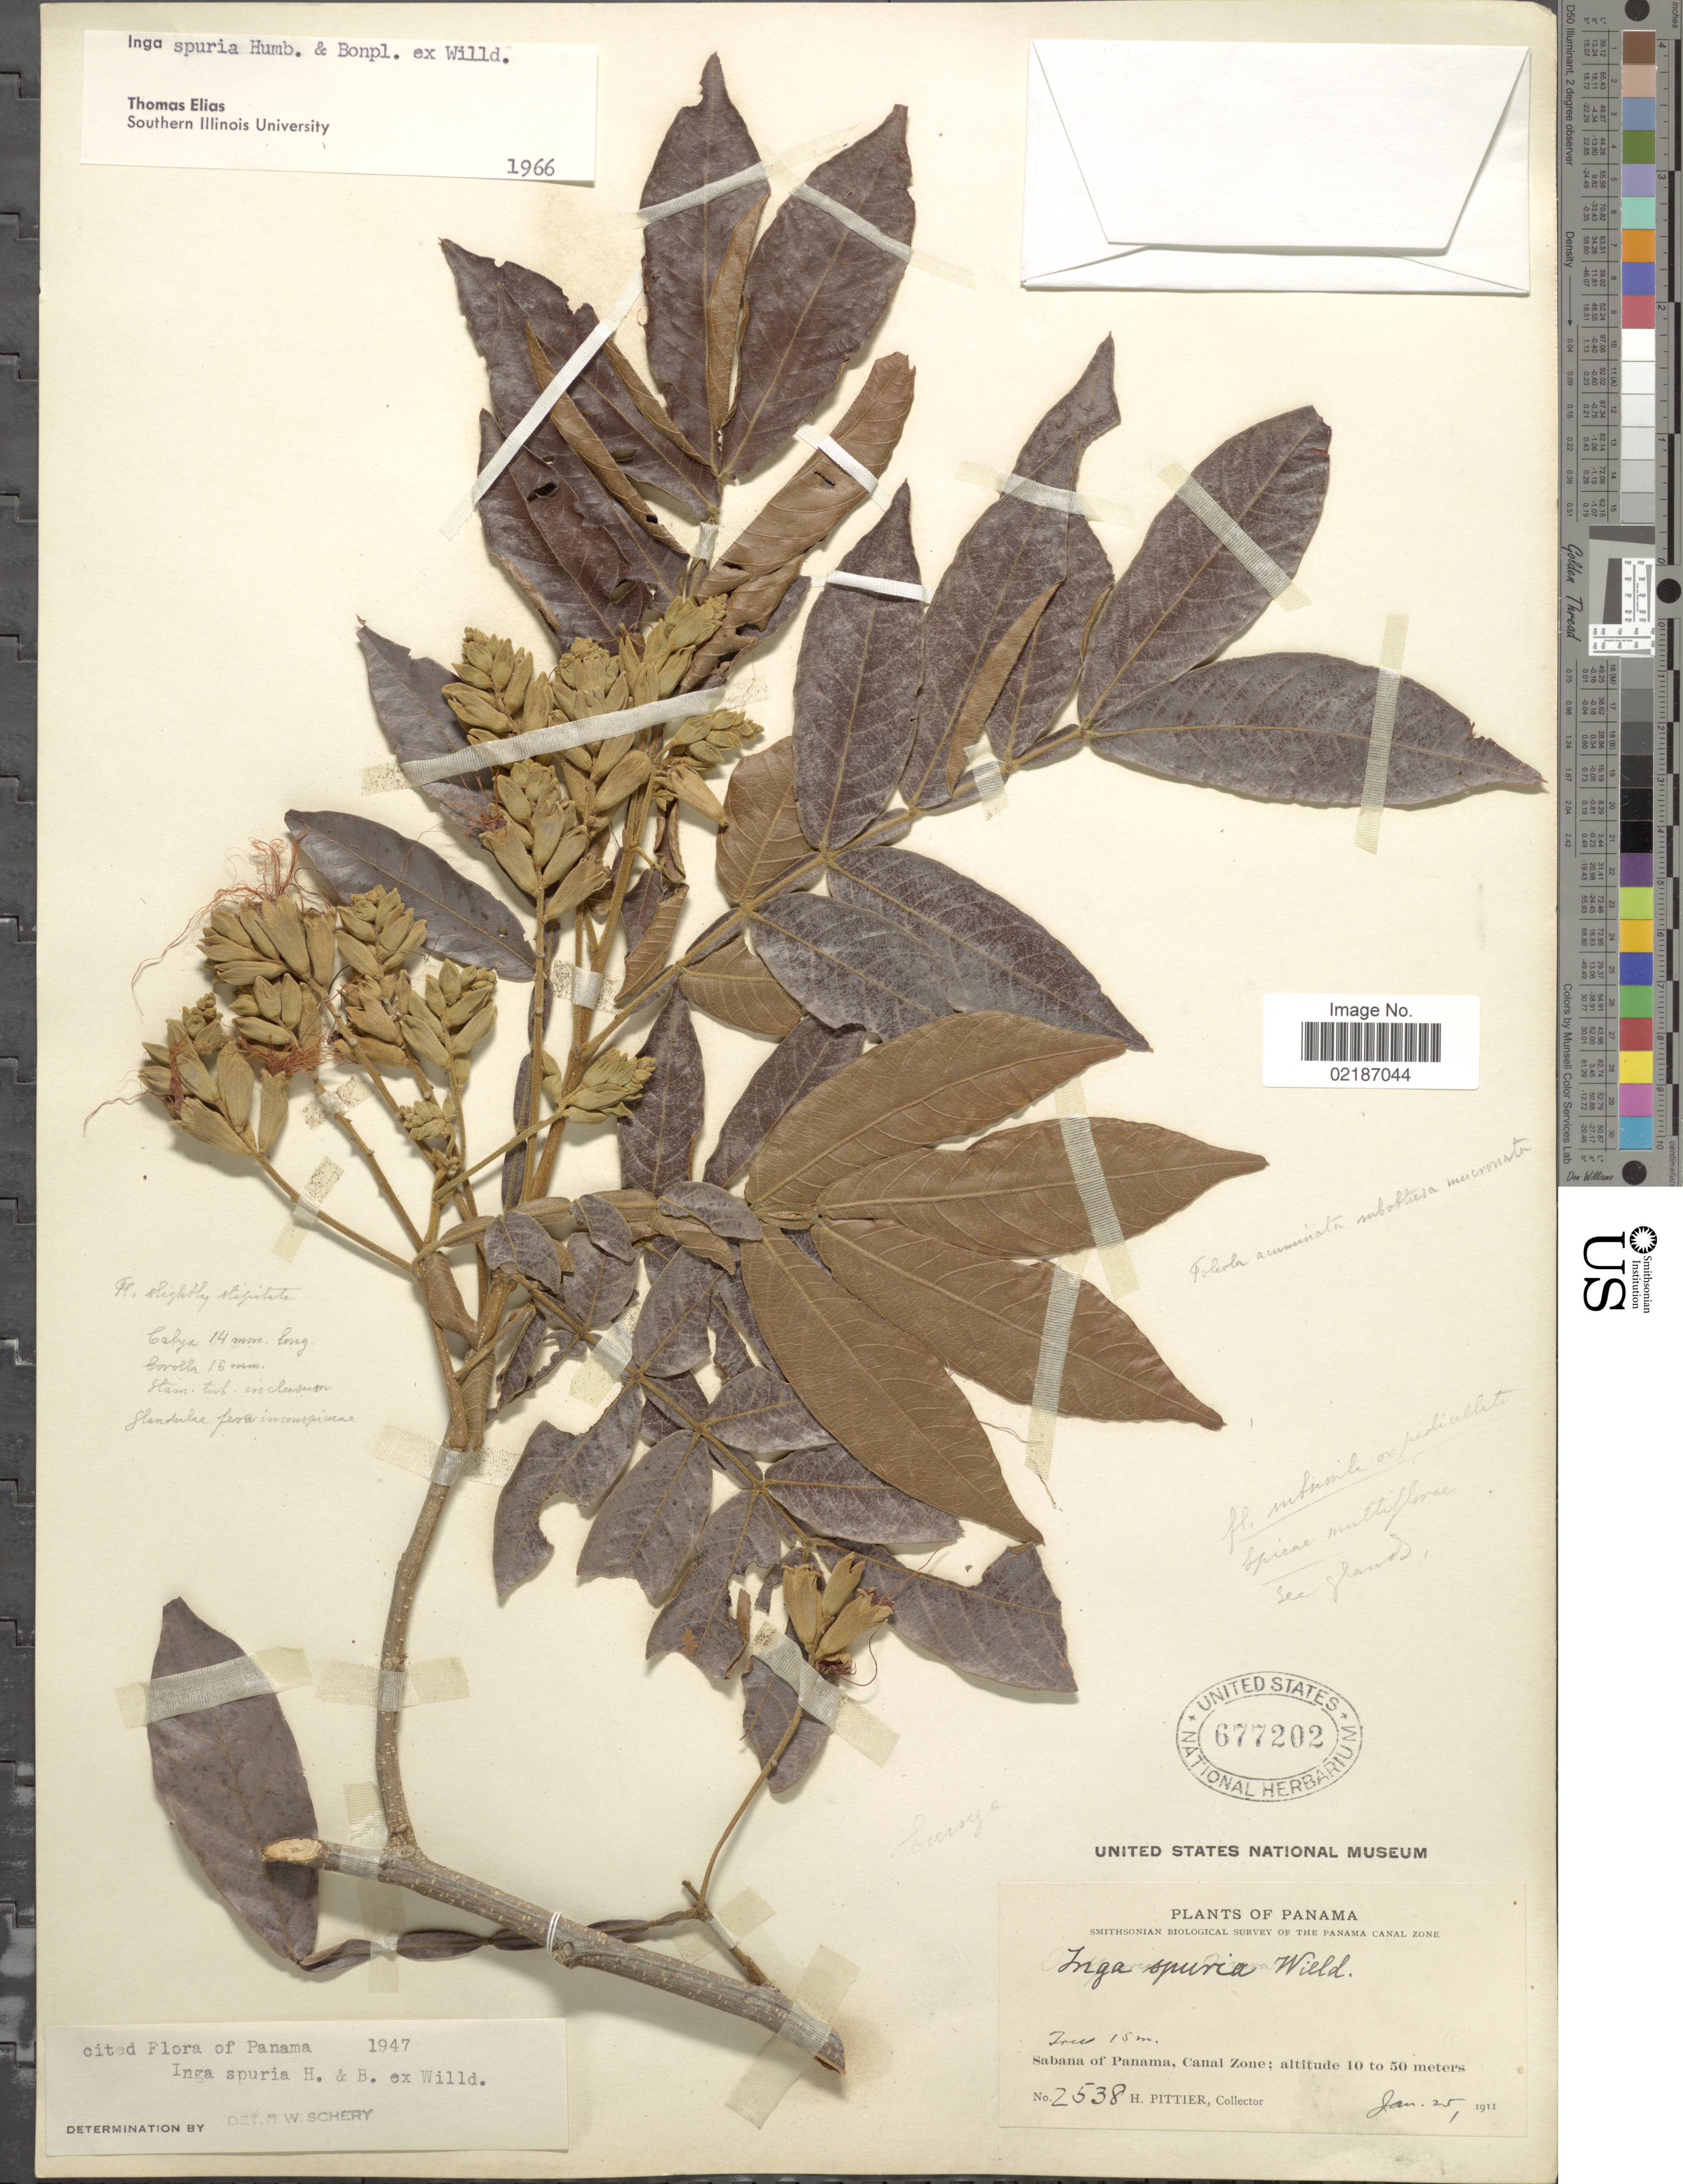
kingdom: Plantae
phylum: Tracheophyta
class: Magnoliopsida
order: Fabales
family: Fabaceae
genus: Inga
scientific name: Inga vera subsp. vera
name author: Willd.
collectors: H. F. Pittier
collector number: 2538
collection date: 1911-01-25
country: Panama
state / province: Colón / Panamá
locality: Sabana of Panama. Canal Zone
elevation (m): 10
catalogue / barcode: US 677202